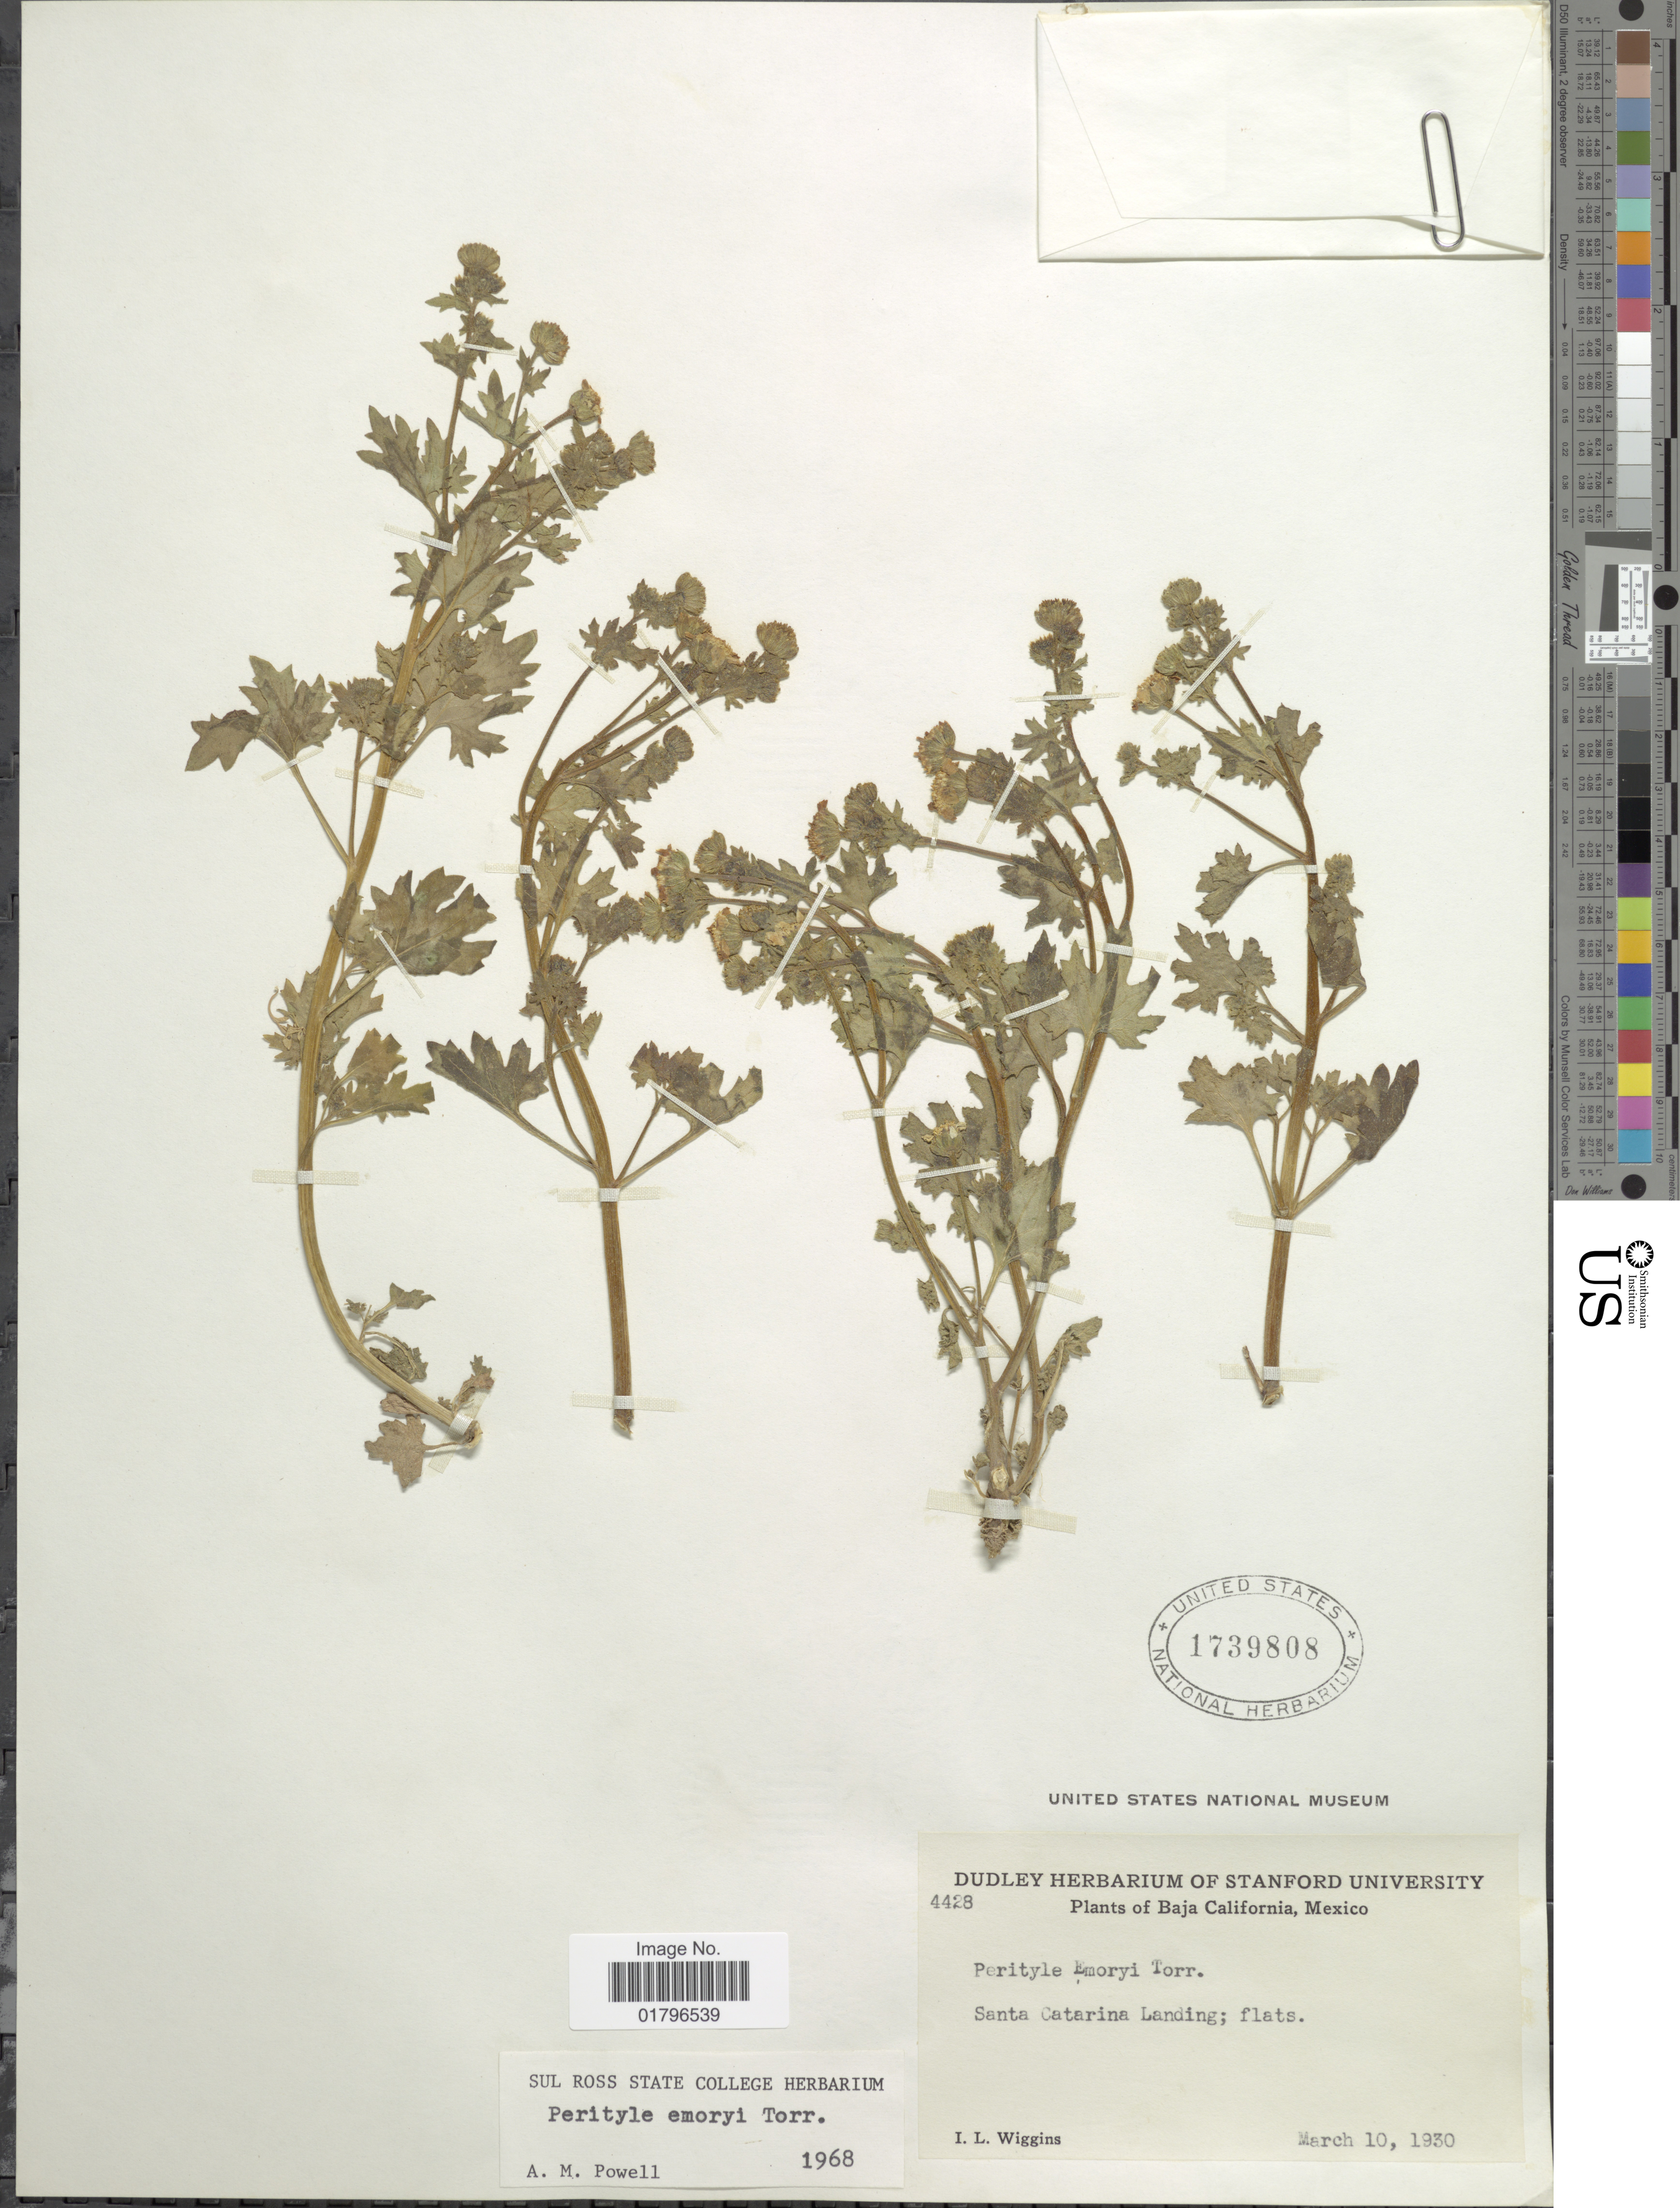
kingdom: Plantae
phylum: Tracheophyta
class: Magnoliopsida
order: Asterales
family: Asteraceae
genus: Perityle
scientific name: Perityle emoryi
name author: Torr.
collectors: I. L. Wiggins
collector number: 4428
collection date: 1930-03-10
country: Mexico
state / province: Baja California Sur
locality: Santa Catarina Landing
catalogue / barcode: US 1739808